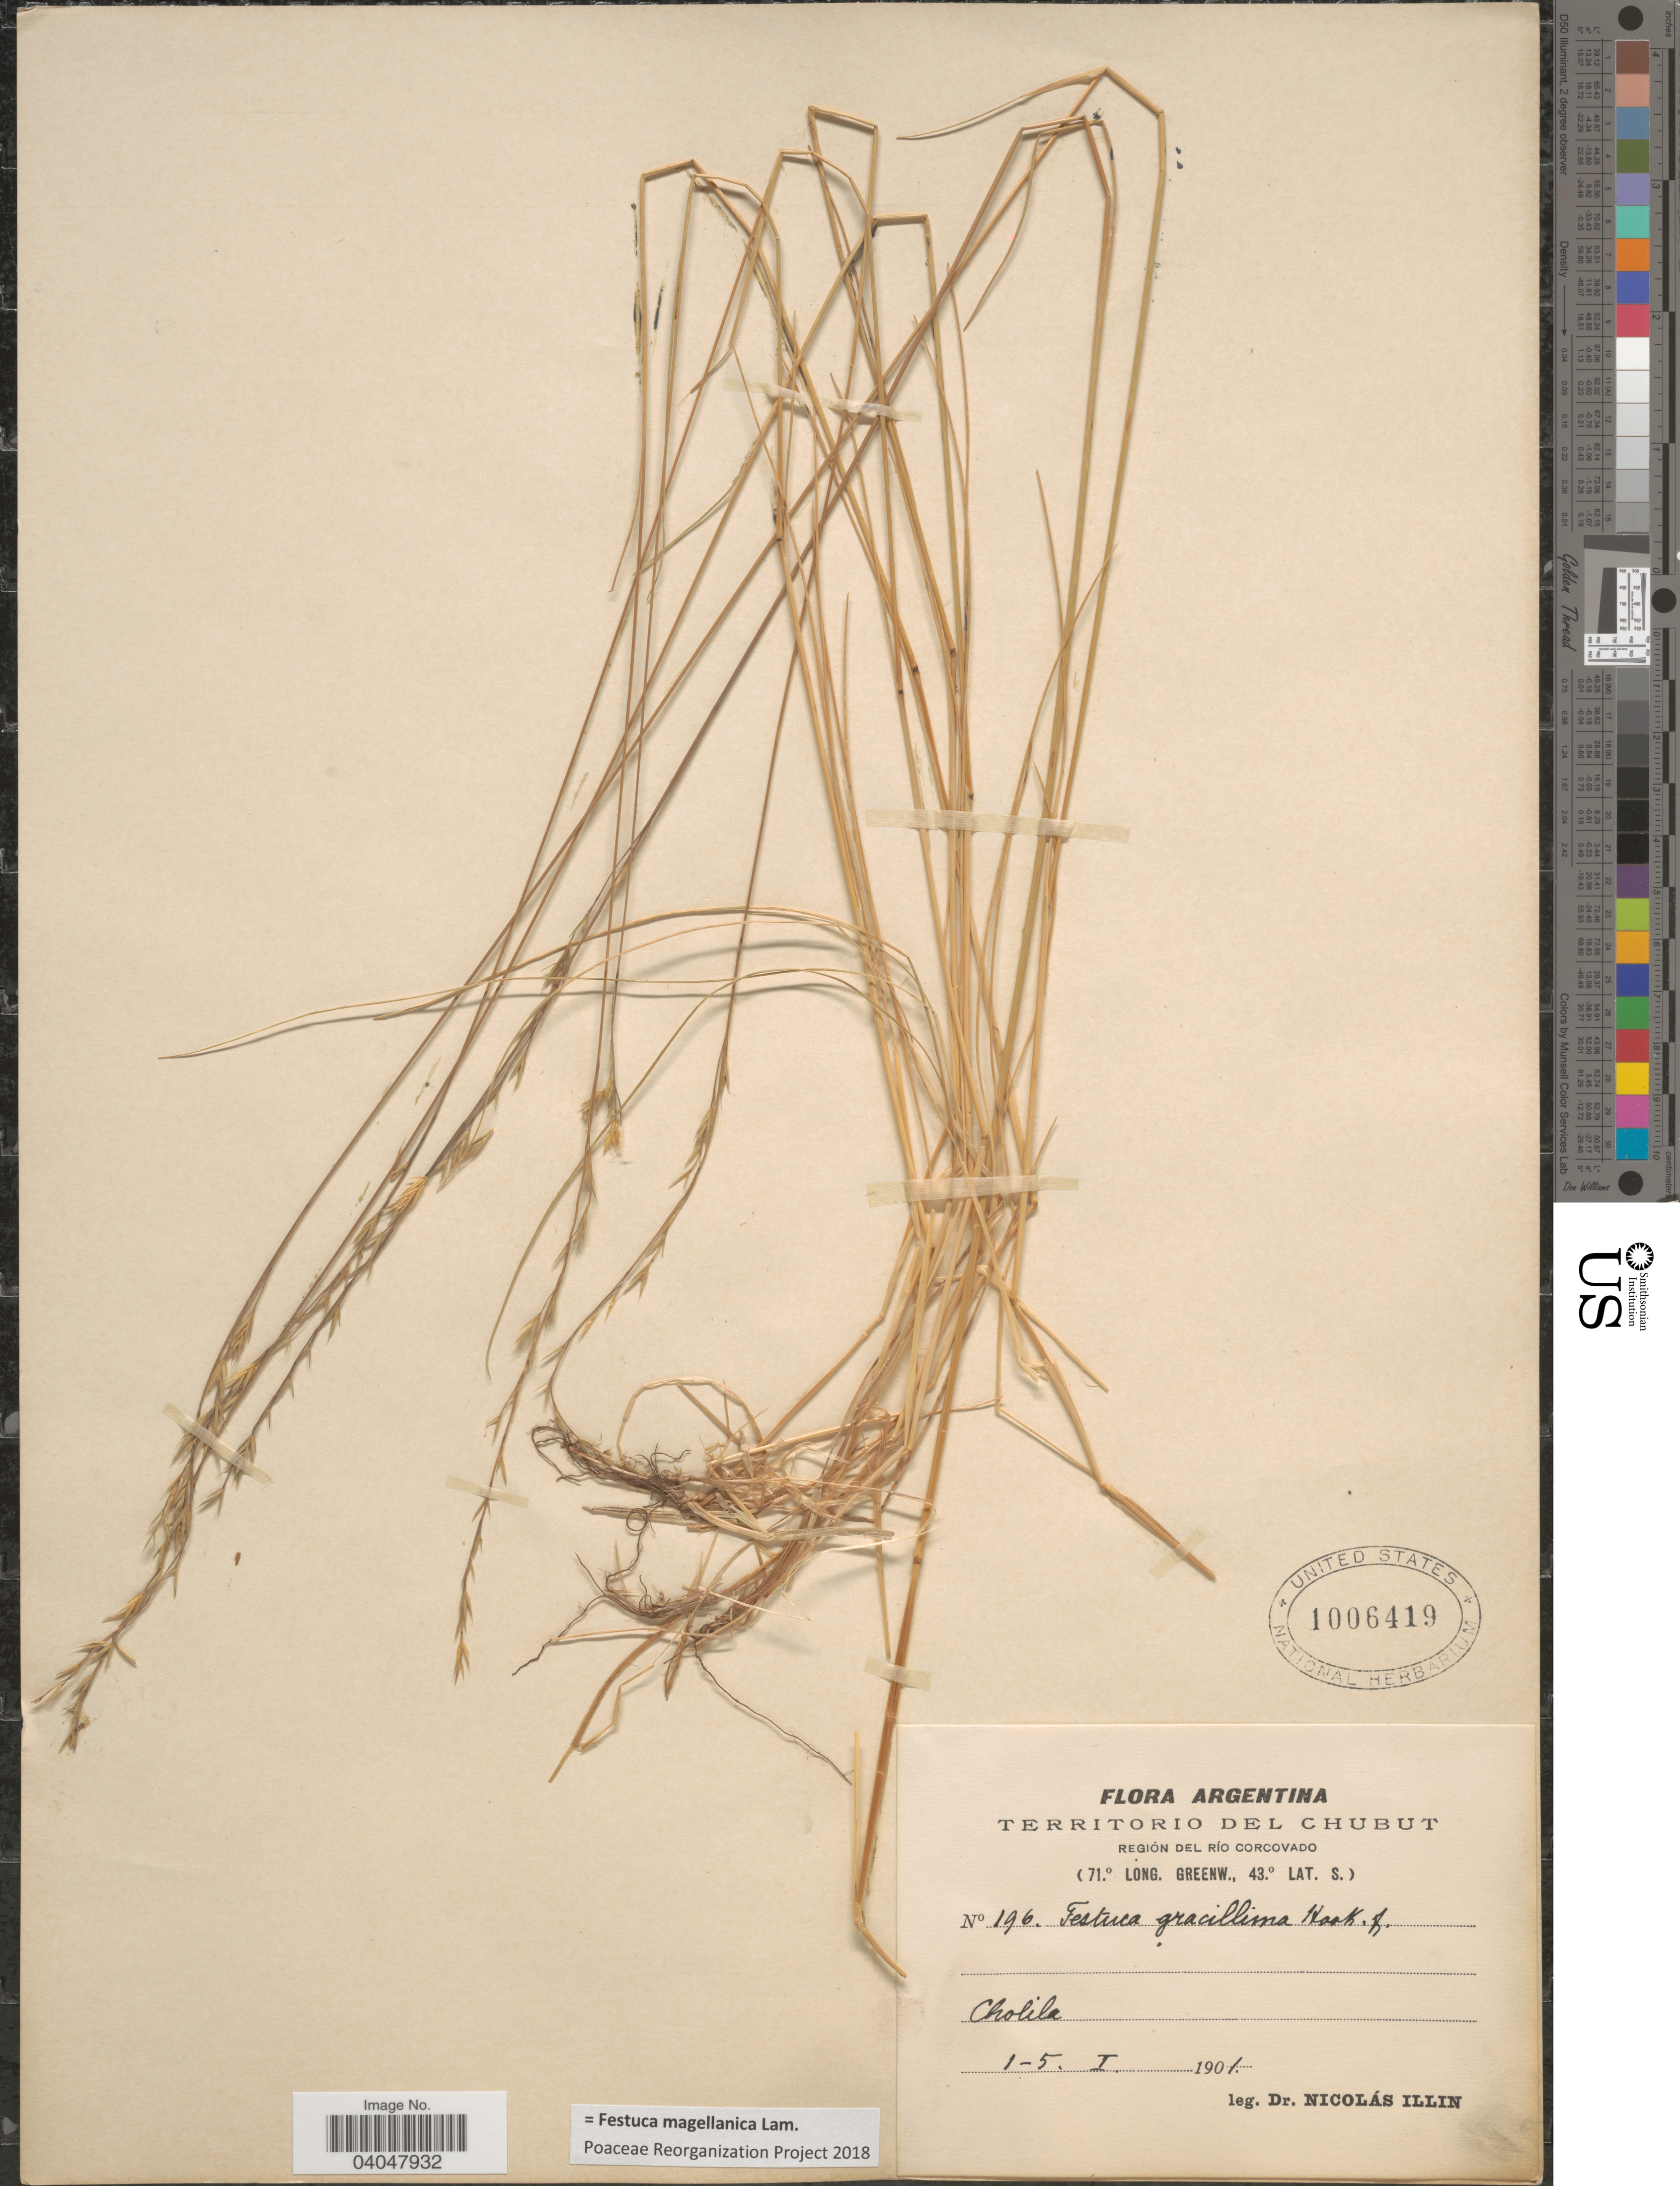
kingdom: Plantae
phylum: Tracheophyta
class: Liliopsida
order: Poales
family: Poaceae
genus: Festuca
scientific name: Festuca magellanica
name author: Lam.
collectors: N. Illin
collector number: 196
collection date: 1901-01-01/1901-01-05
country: Argentina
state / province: Chubut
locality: Territorio del Chubut. Región del Río Corcovado. Cholila.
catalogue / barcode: US 1006419